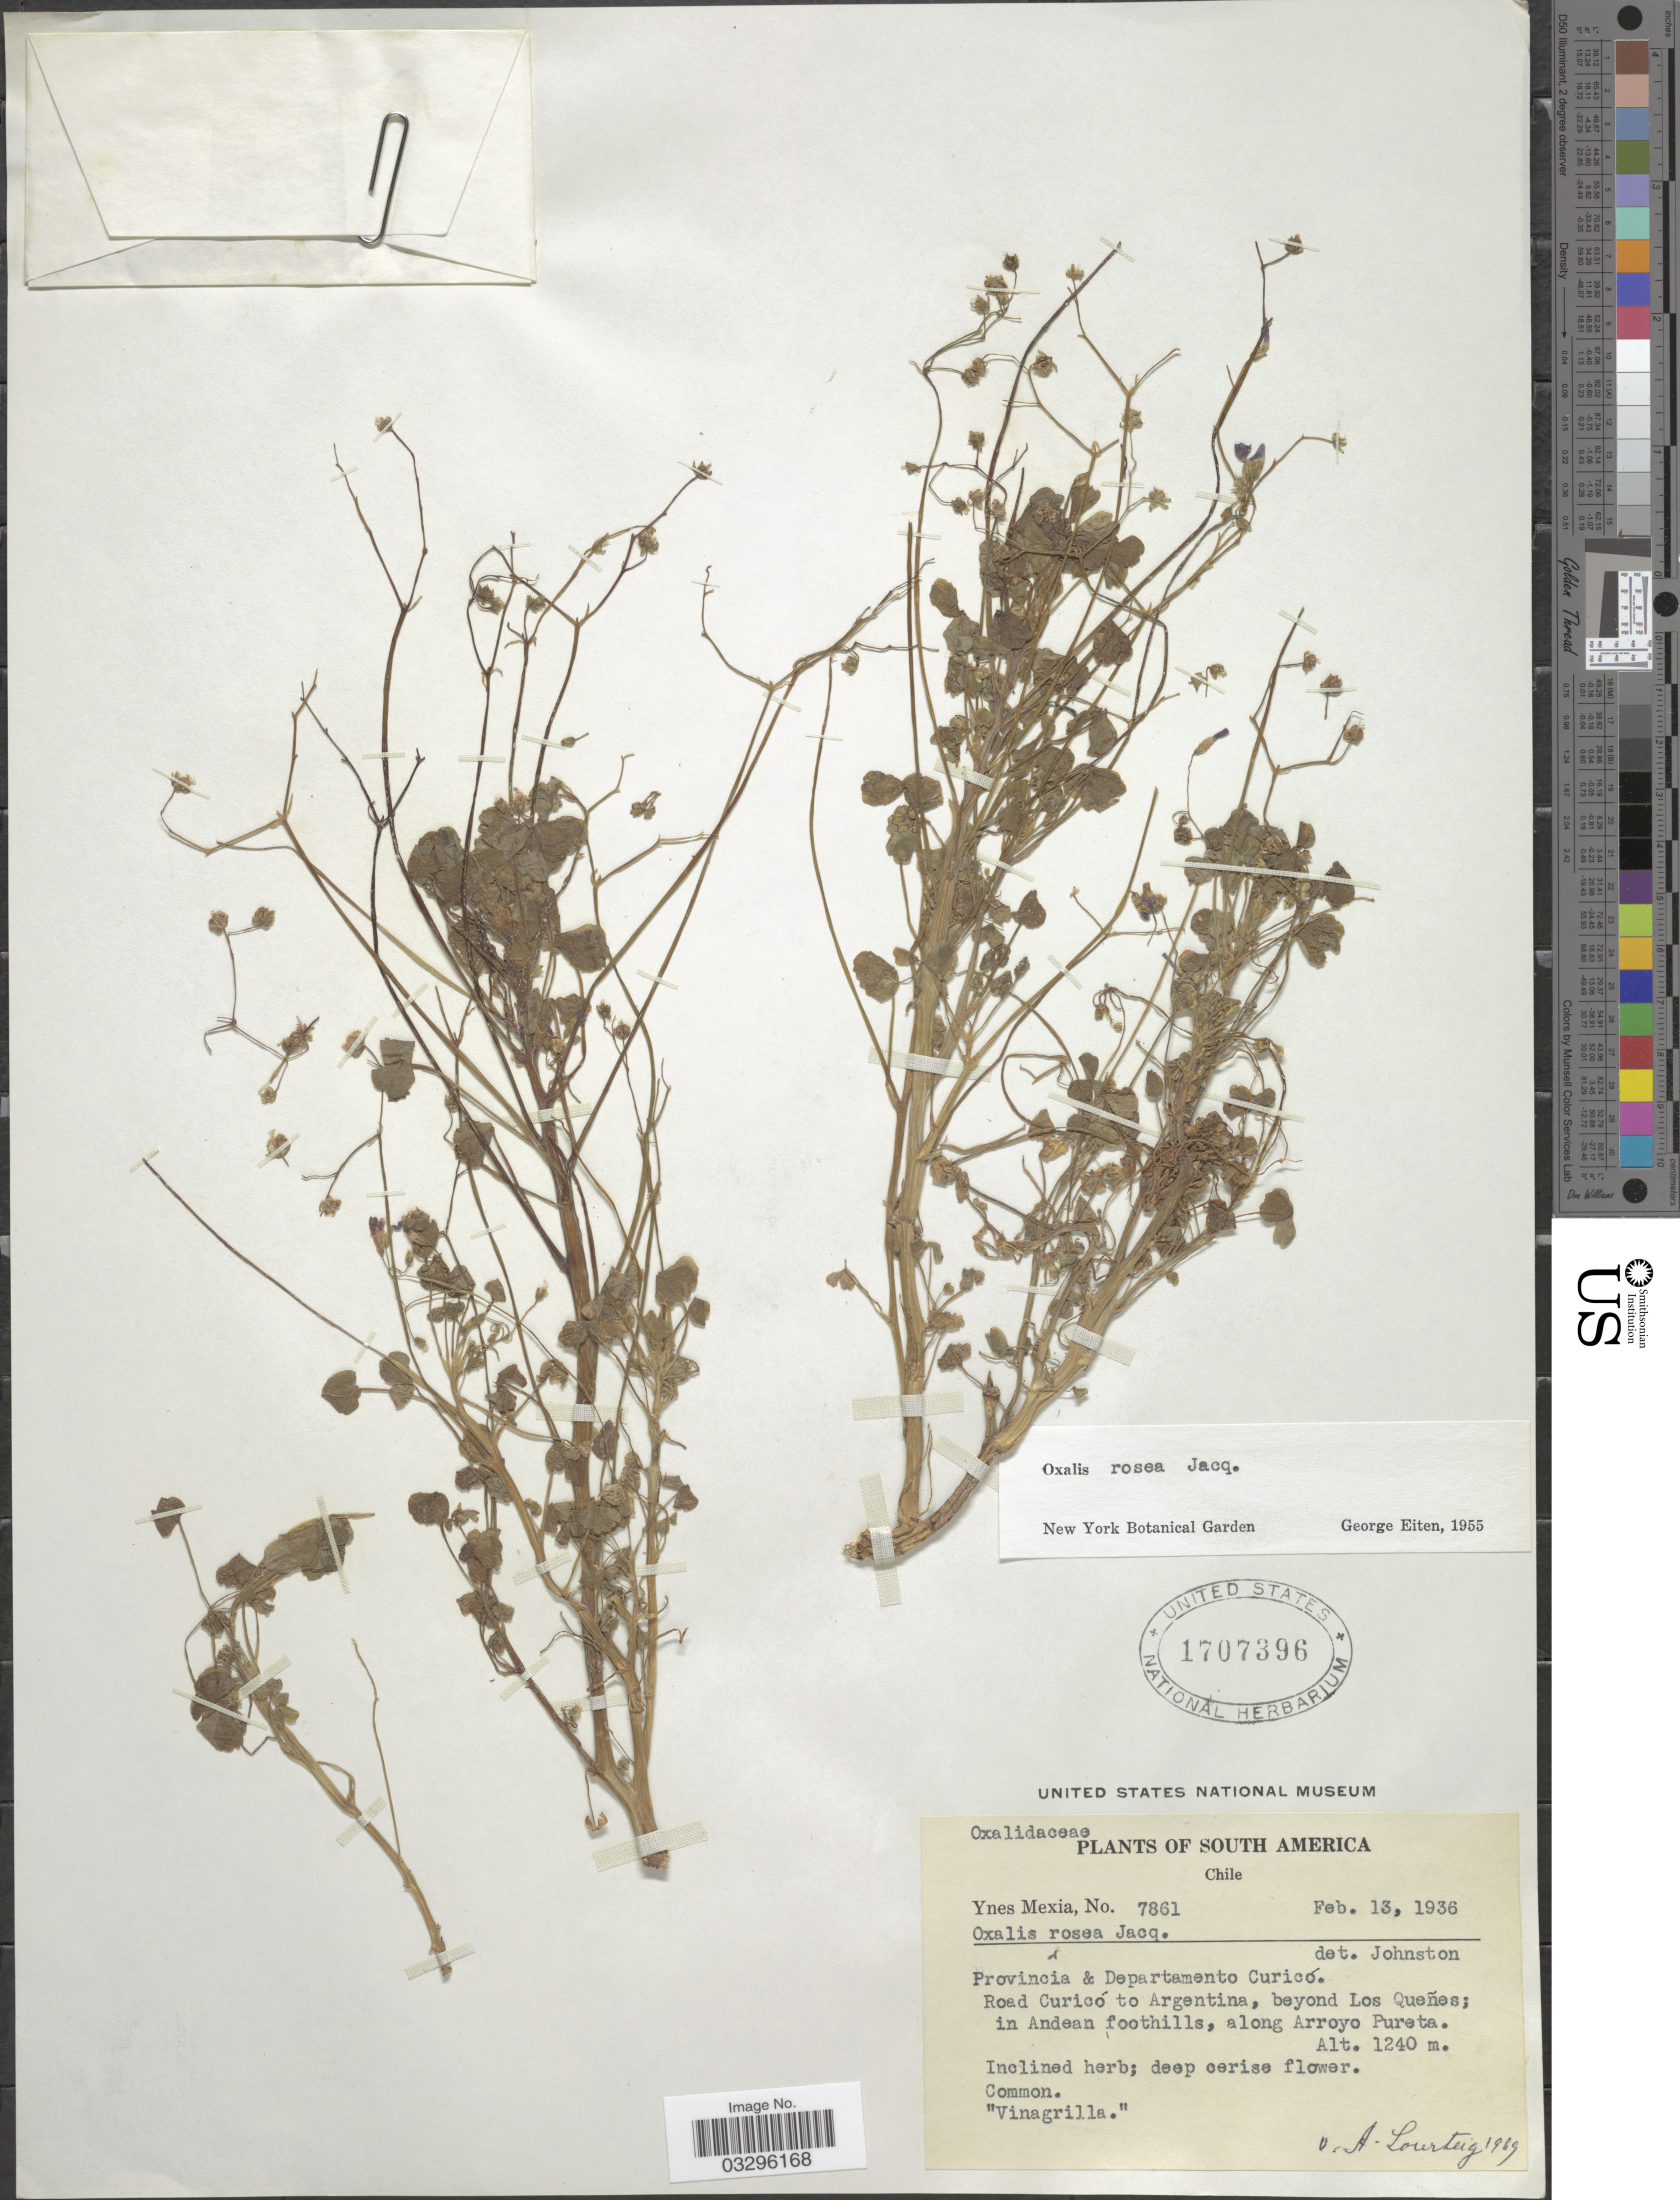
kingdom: Plantae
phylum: Tracheophyta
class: Magnoliopsida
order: Oxalidales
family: Oxalidaceae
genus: Oxalis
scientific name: Oxalis rosea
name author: Jacq.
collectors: Y. Mexia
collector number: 7861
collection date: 1936-02-13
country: Chile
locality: Provincia & Departamento Curicó. Road Curicó to Argentina, beyond Los Queñes; in Andean foothills, along Arroyo Pureta.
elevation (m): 1240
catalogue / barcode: US 1707396